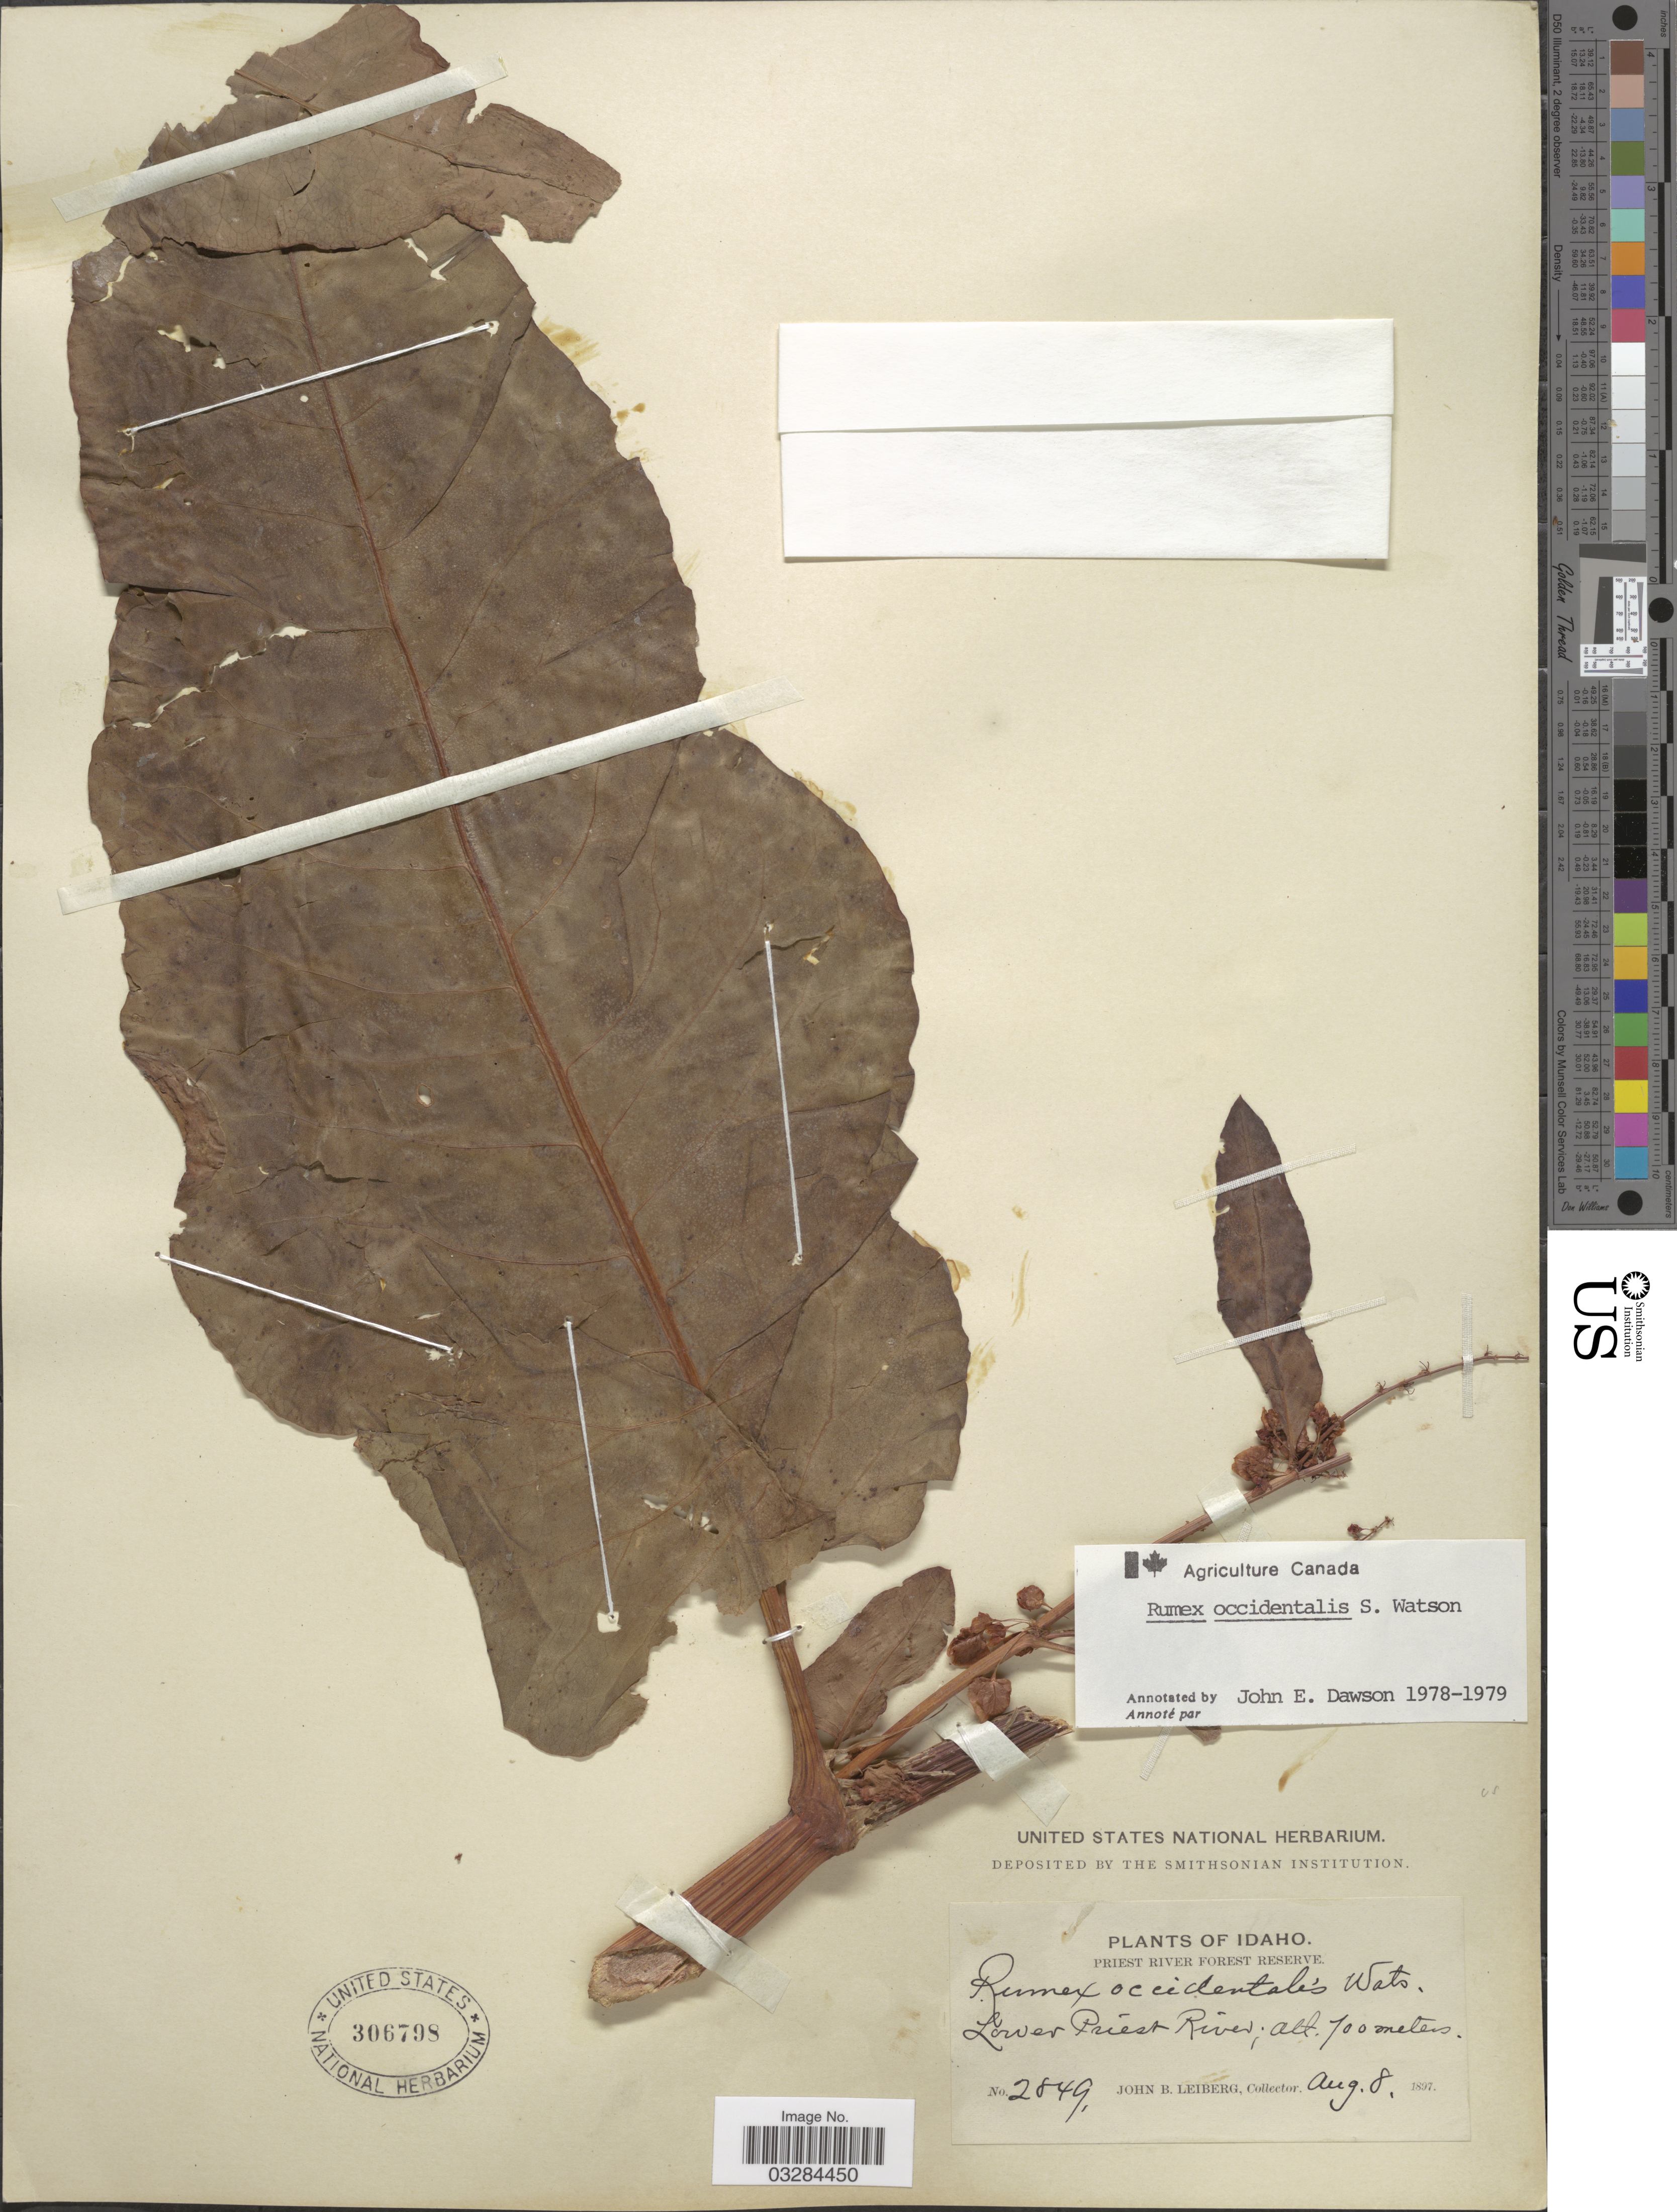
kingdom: Plantae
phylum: Tracheophyta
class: Magnoliopsida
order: Caryophyllales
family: Polygonaceae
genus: Rumex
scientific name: Rumex occidentalis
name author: S. Watson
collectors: J. B. Leiberg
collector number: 2849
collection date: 1897-08-08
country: United States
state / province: Idaho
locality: Priest River Forest Reserve. Lower Priest River.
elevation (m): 700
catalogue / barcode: US 306798